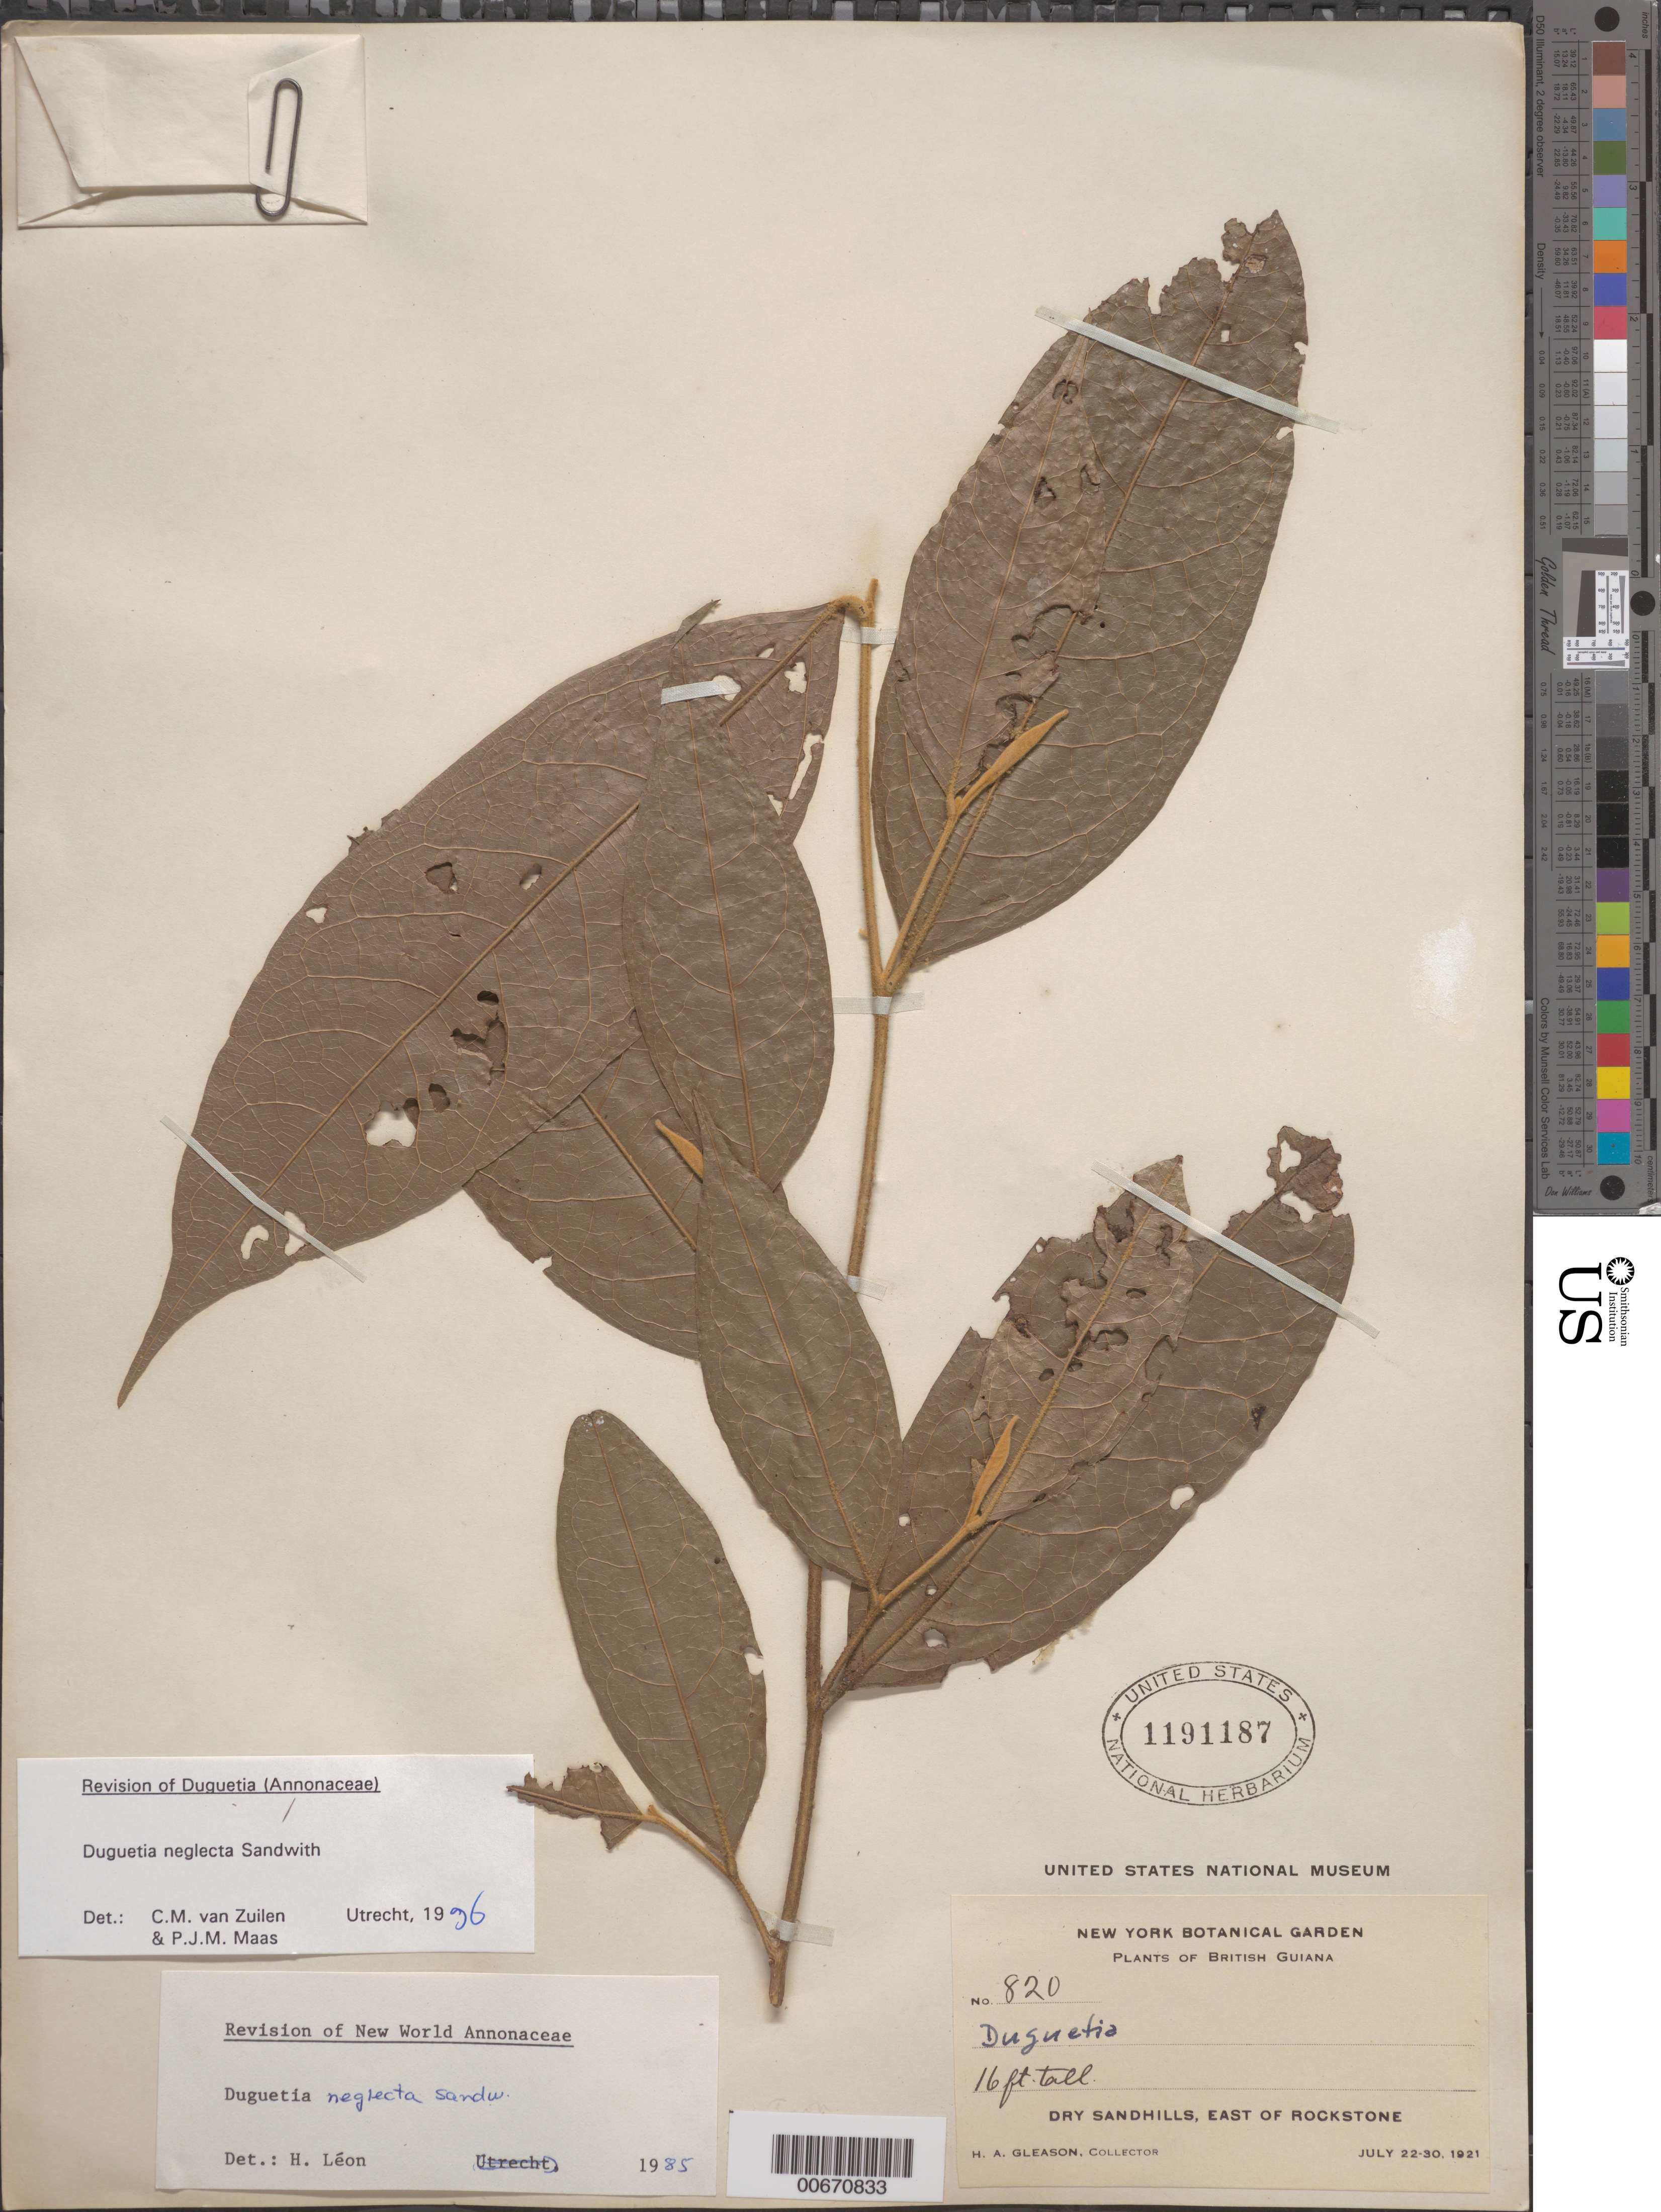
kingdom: Plantae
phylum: Tracheophyta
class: Magnoliopsida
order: Magnoliales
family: Annonaceae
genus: Duguetia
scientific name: Duguetia neglecta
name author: Sandwith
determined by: Zuilen, C. M.; Maas, P. J.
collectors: H. A. Gleason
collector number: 820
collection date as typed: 22-Jul-21 to 30-Jul-21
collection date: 1921-07-22/1921-07-30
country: Guyana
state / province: U. Demerara-Berbice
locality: Rockstone, E of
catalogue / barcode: US 1191187